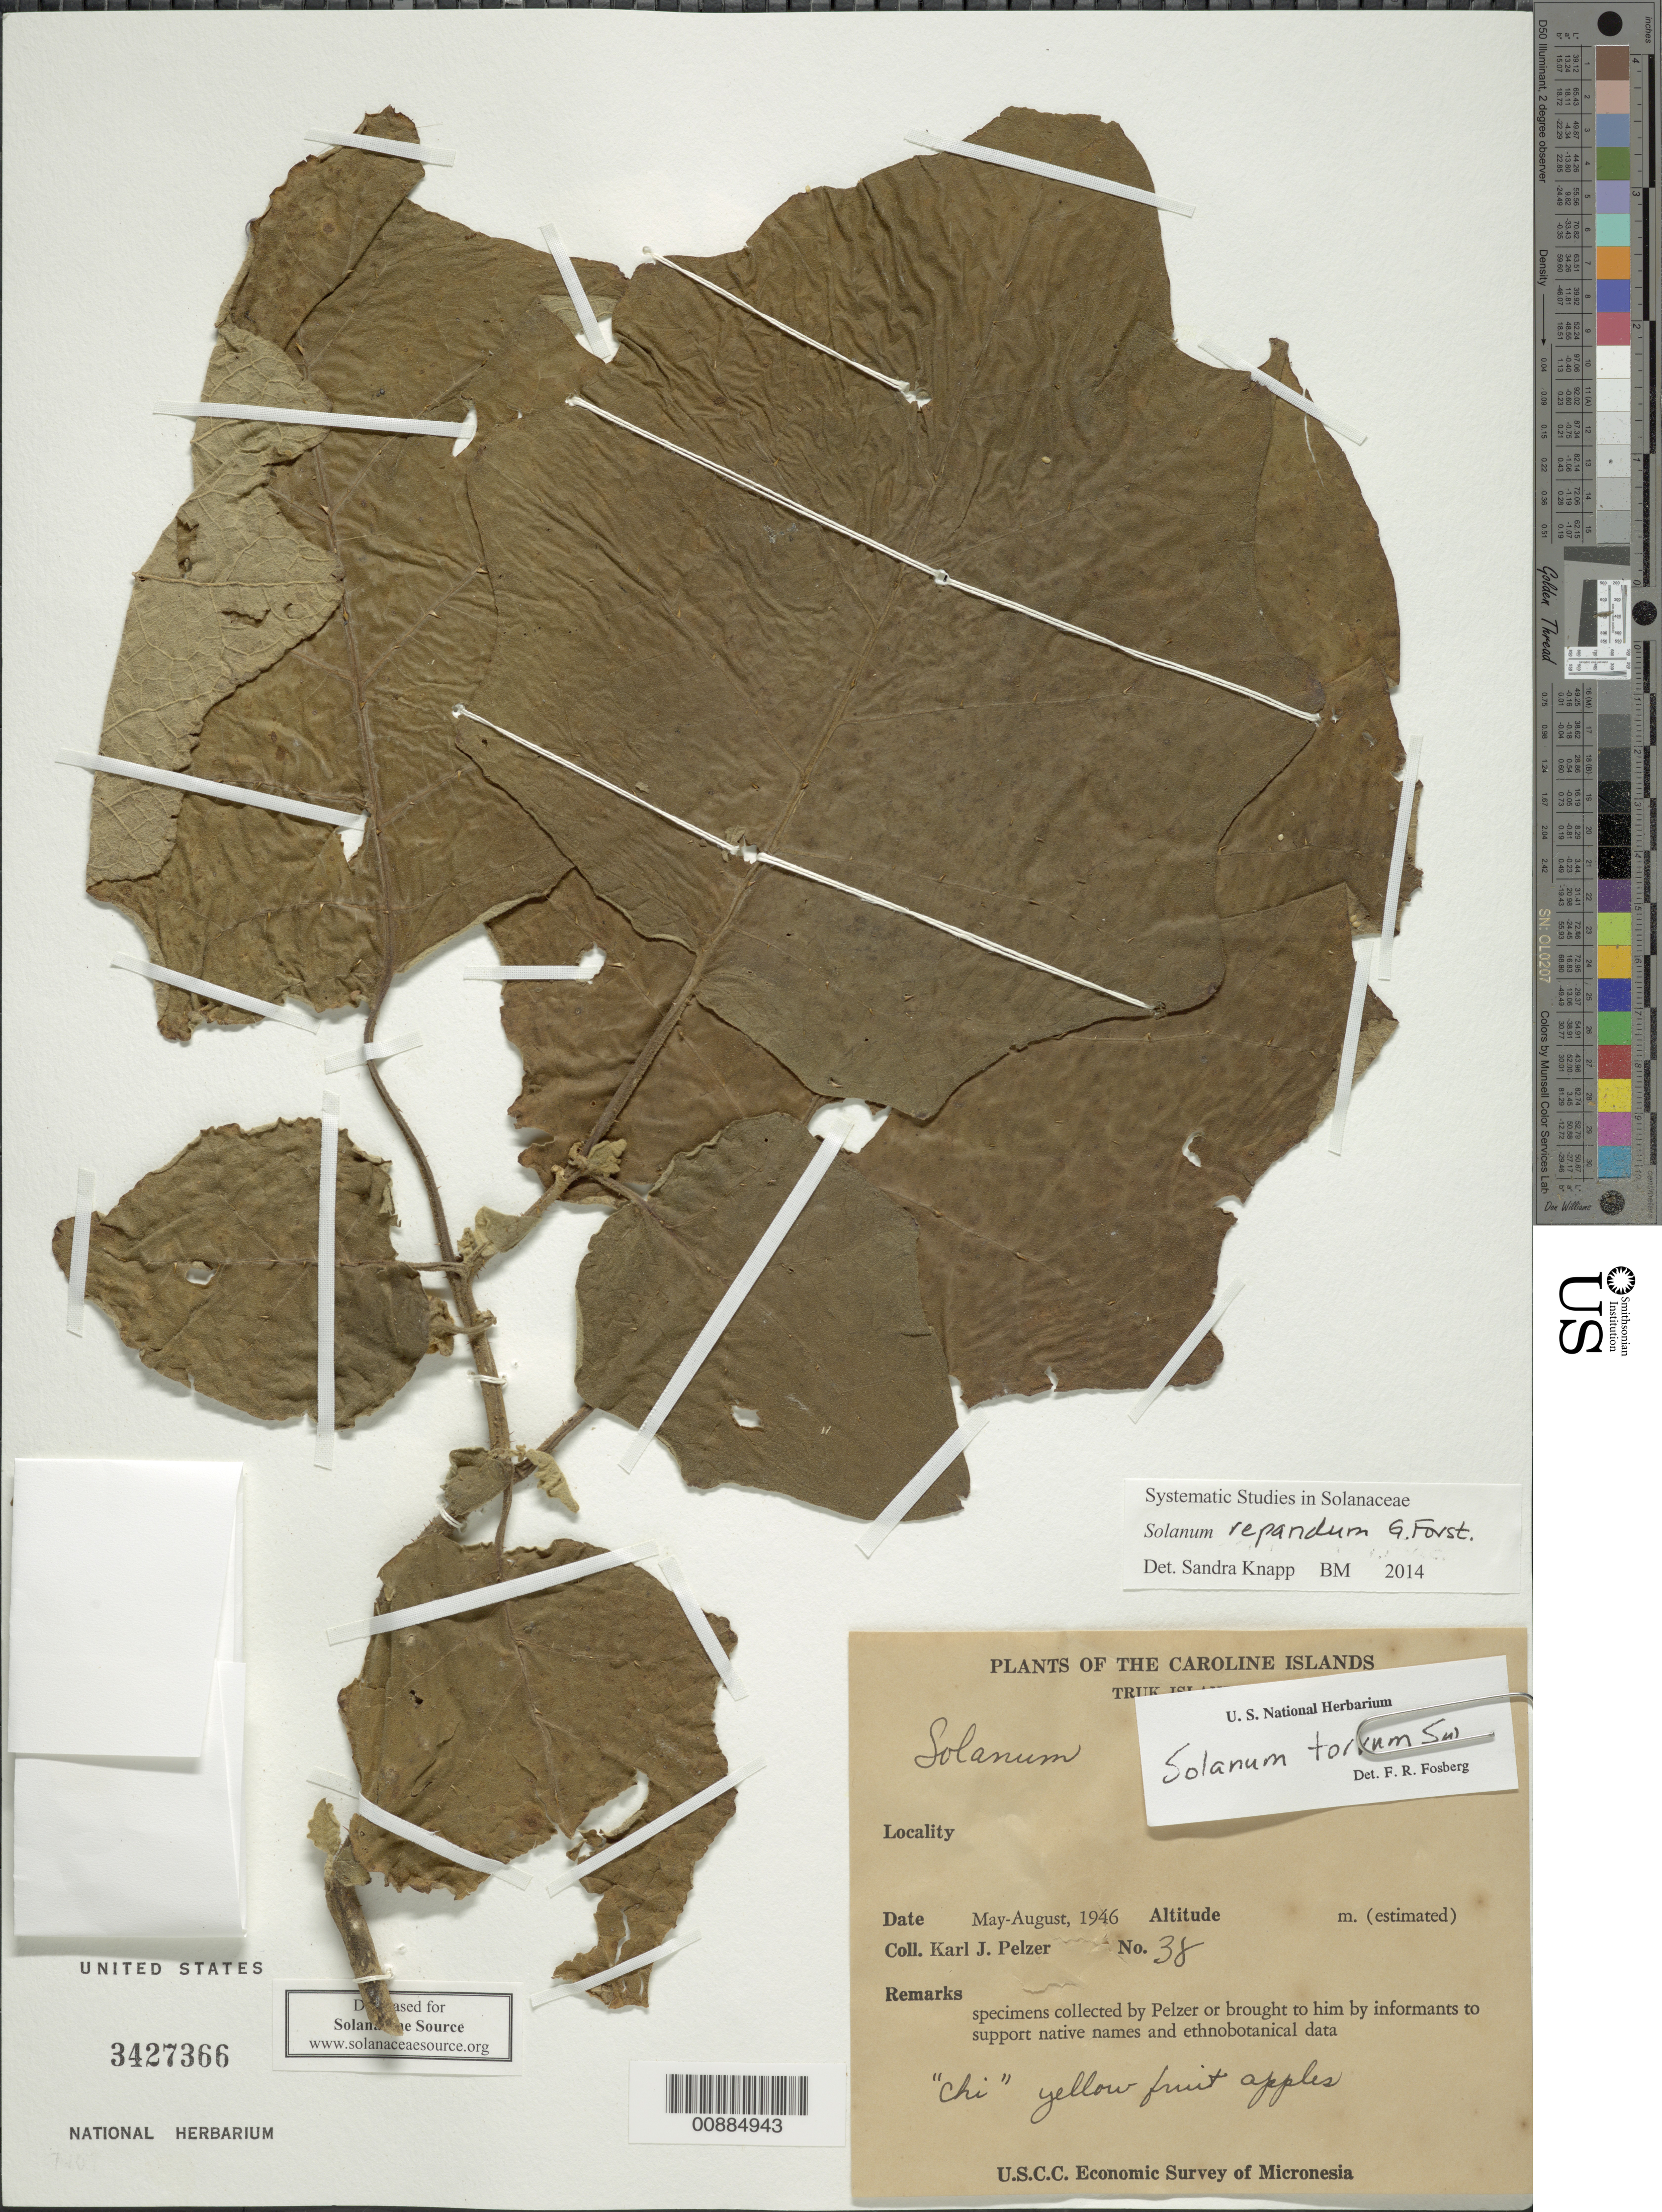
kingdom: Plantae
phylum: Tracheophyta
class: Magnoliopsida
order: Solanales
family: Solanaceae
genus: Solanum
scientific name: Solanum torvum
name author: Sw.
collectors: K. J. Pelzer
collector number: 38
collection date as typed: May 1946 to Aug 1946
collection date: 1946-05/1946-08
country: Micronesia, Federated States of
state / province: Truk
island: Truk (Chuuk) Is.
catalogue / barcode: US 3427366